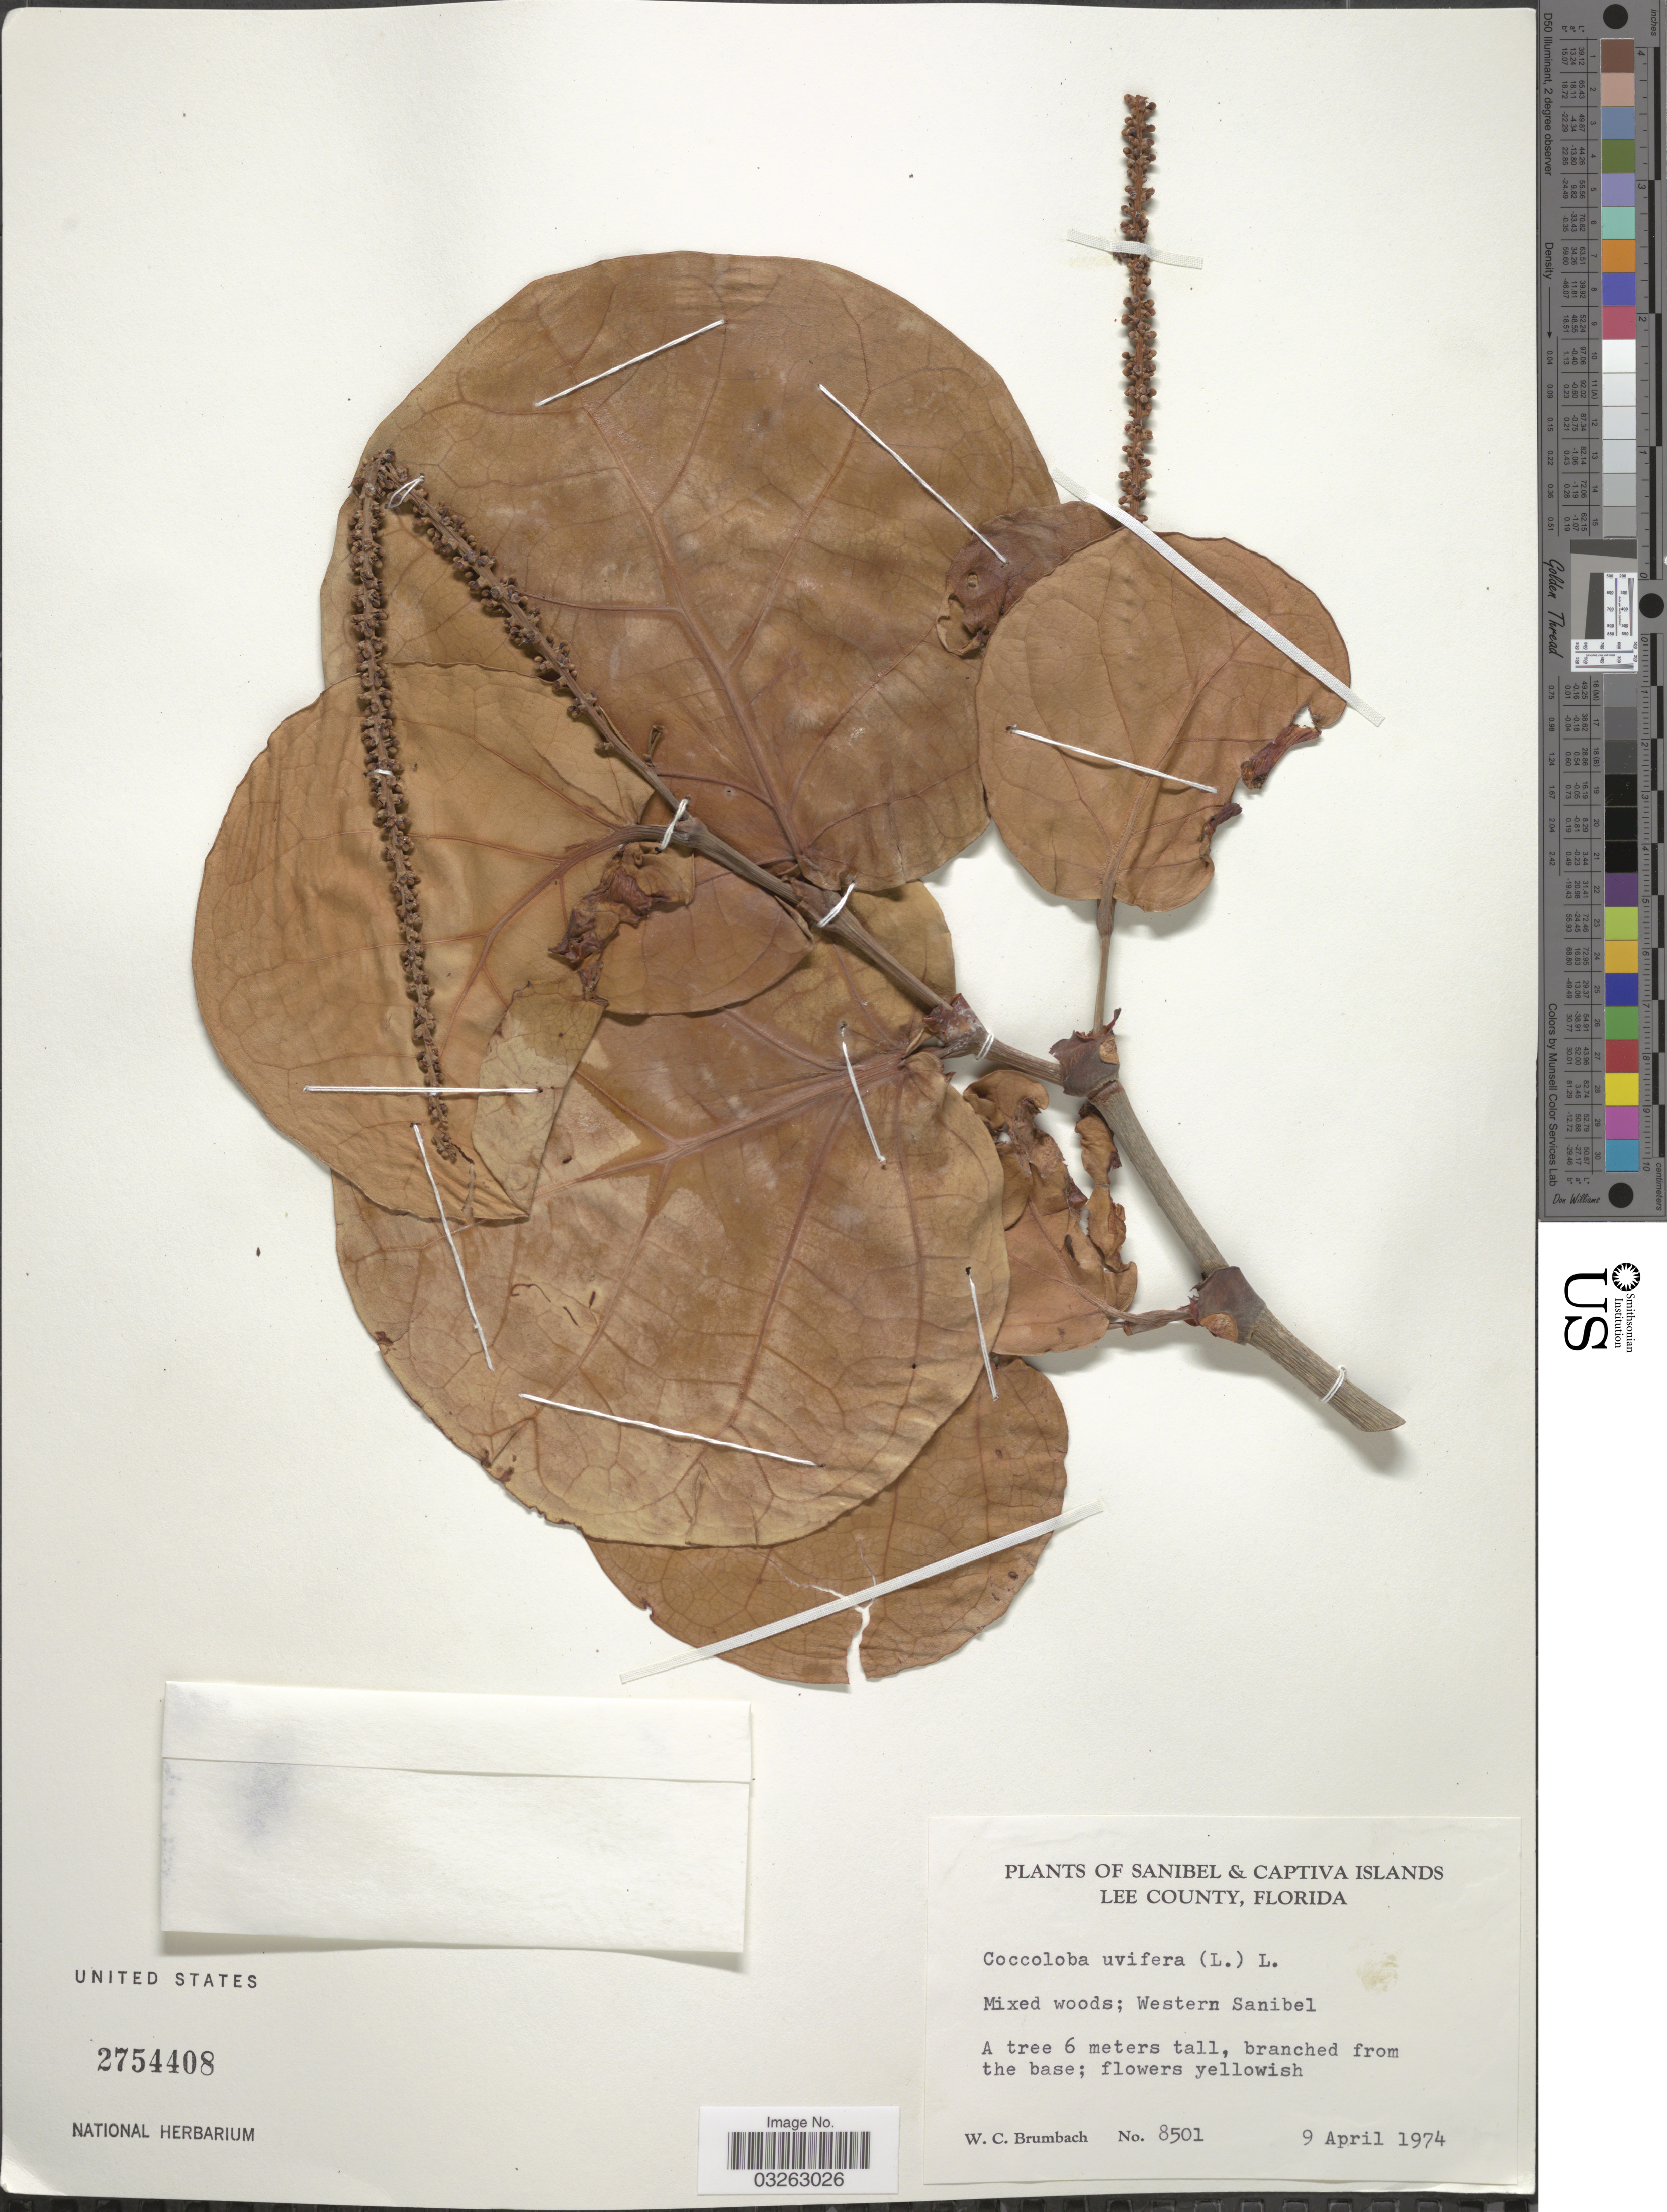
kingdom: Plantae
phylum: Tracheophyta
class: Magnoliopsida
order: Caryophyllales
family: Polygonaceae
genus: Coccoloba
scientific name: Coccoloba uvifera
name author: L.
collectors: W. C. Brumbach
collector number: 8501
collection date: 1974-04-09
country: United States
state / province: Florida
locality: Sanibel Islands, Lee County, Western Sanibel.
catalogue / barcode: US 2754408